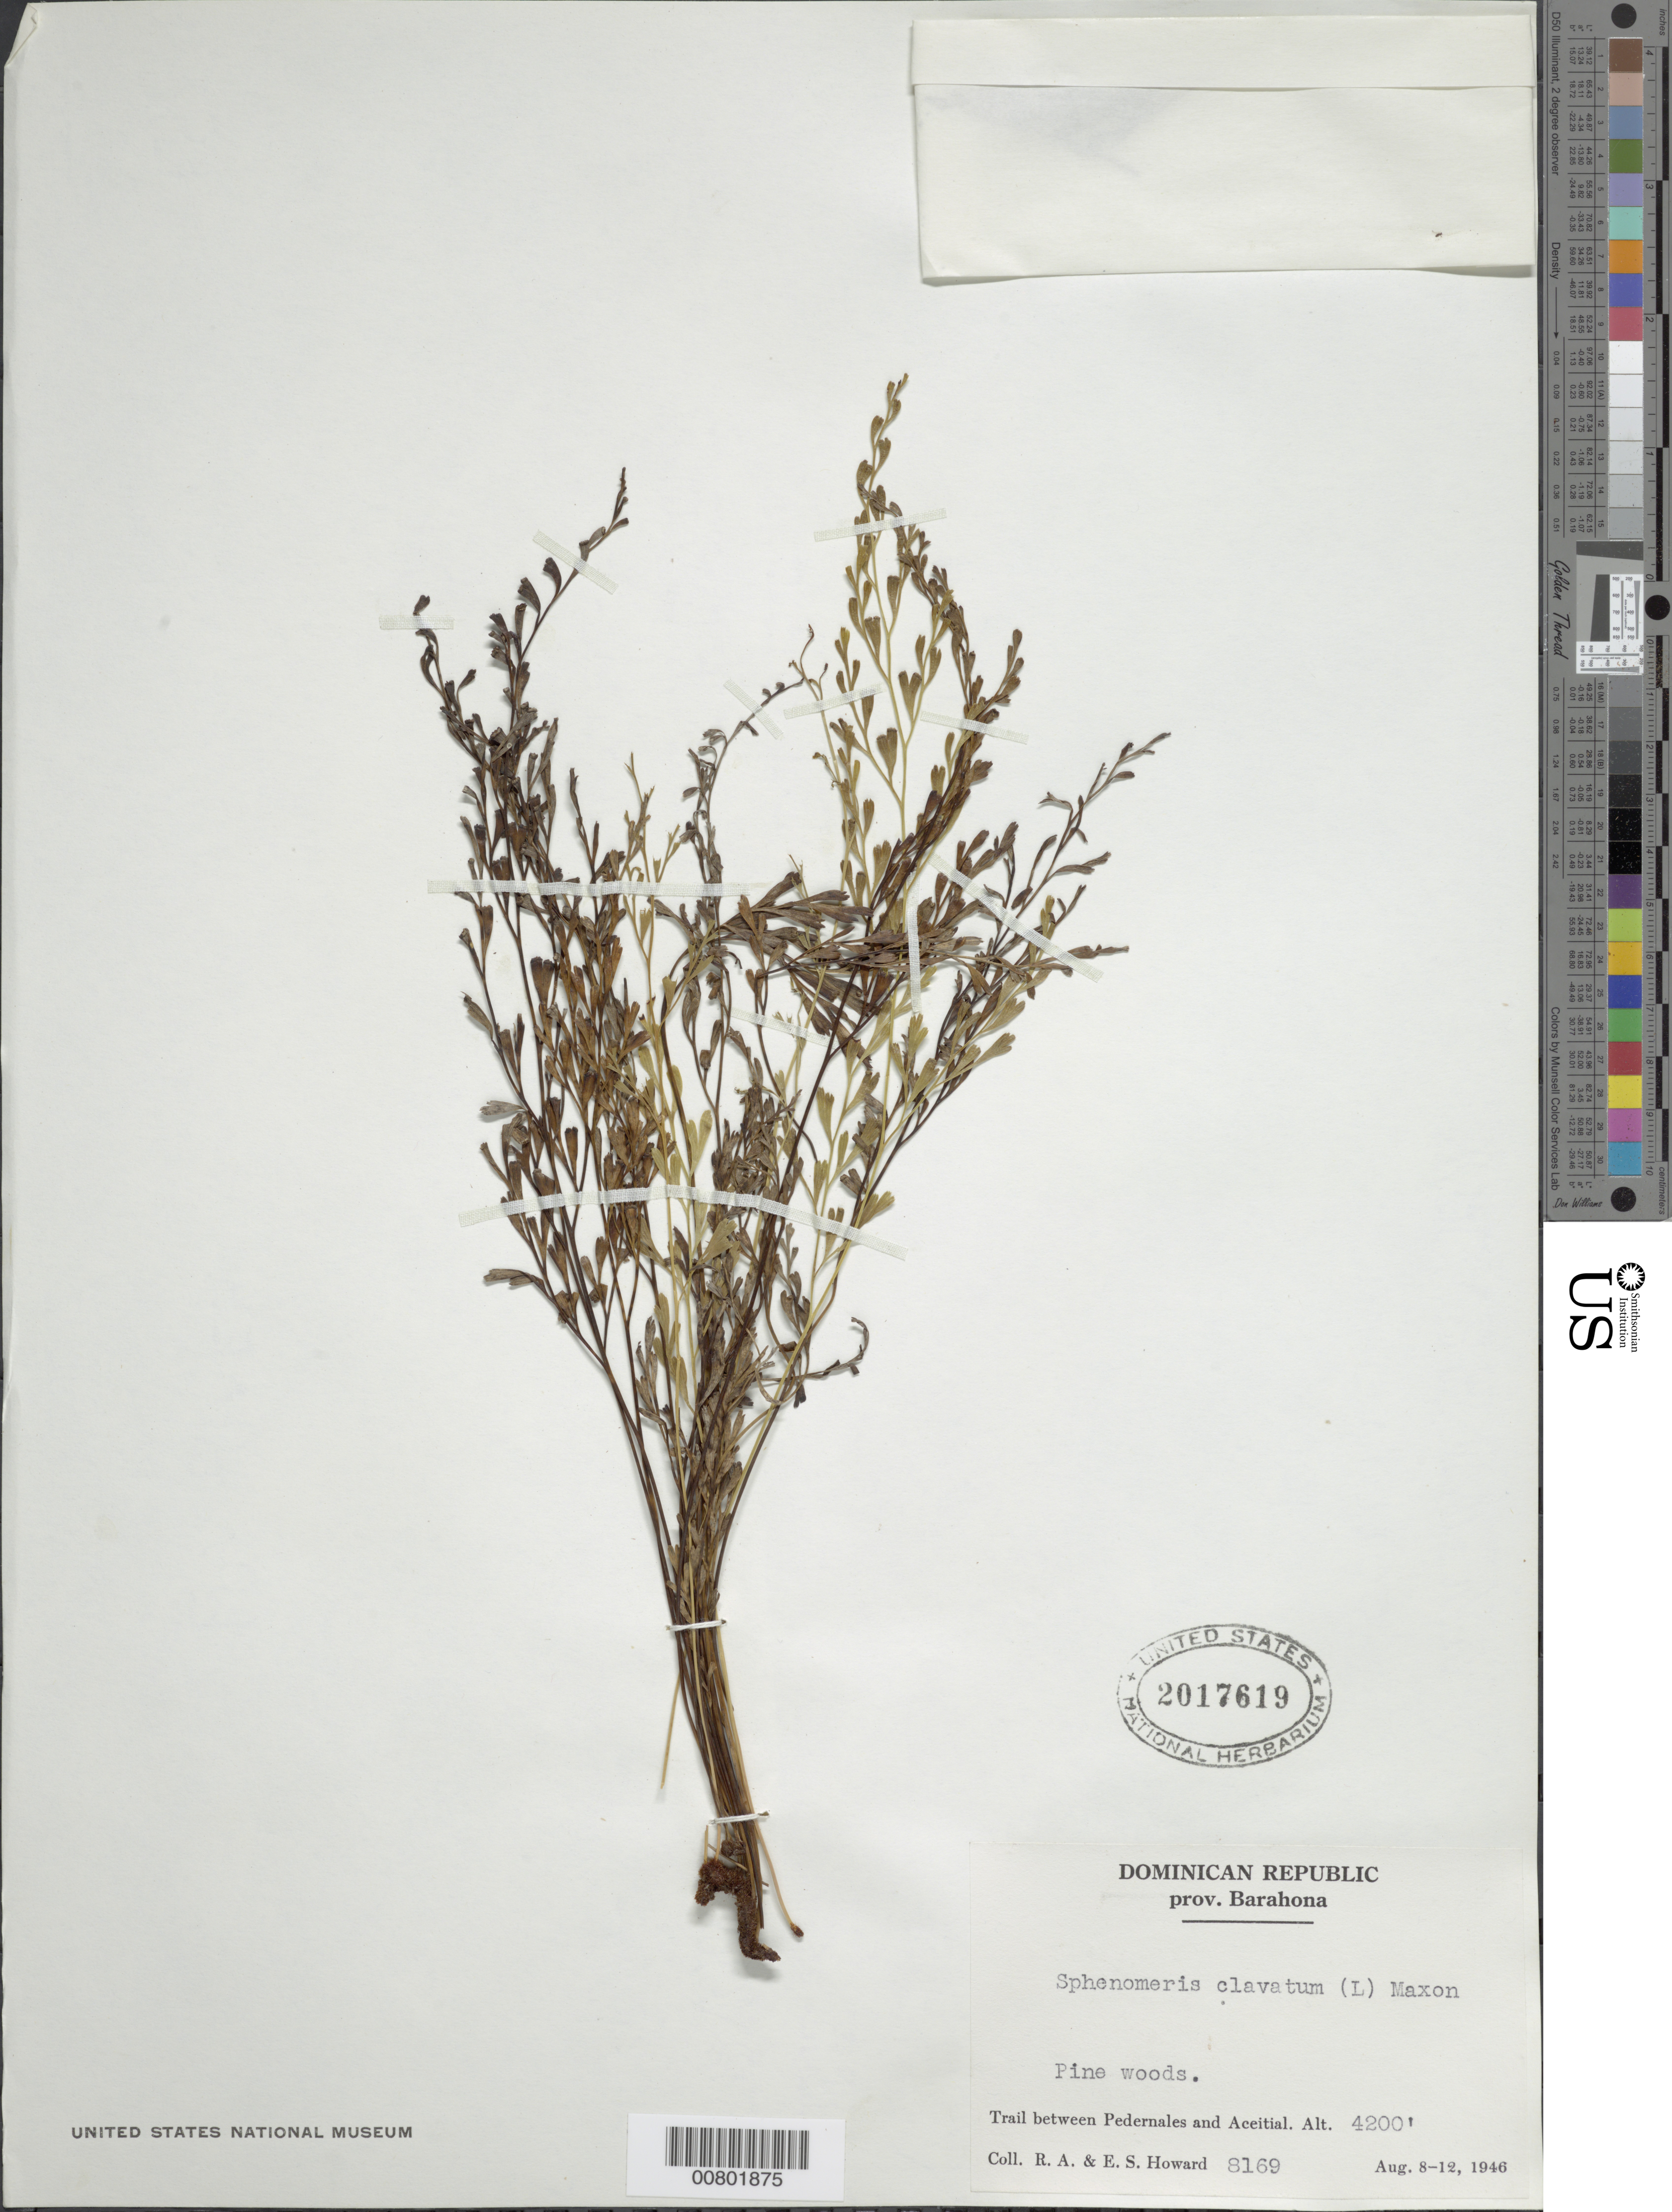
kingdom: Plantae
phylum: Tracheophyta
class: Polypodiopsida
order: Polypodiales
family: Lindsaeaceae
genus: Sphenomeris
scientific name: Sphenomeris clavata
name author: (L.) Maxon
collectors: R. A. Howard & E. S. Howard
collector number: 8169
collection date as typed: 08 Aug 1946 to 12 Aug 1946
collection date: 1946-08-08/1946-08-12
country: Dominican Republic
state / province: Barahona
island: Hispaniola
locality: Pedernales to Aceitial trail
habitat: Pine woods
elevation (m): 1280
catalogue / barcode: US 2017619